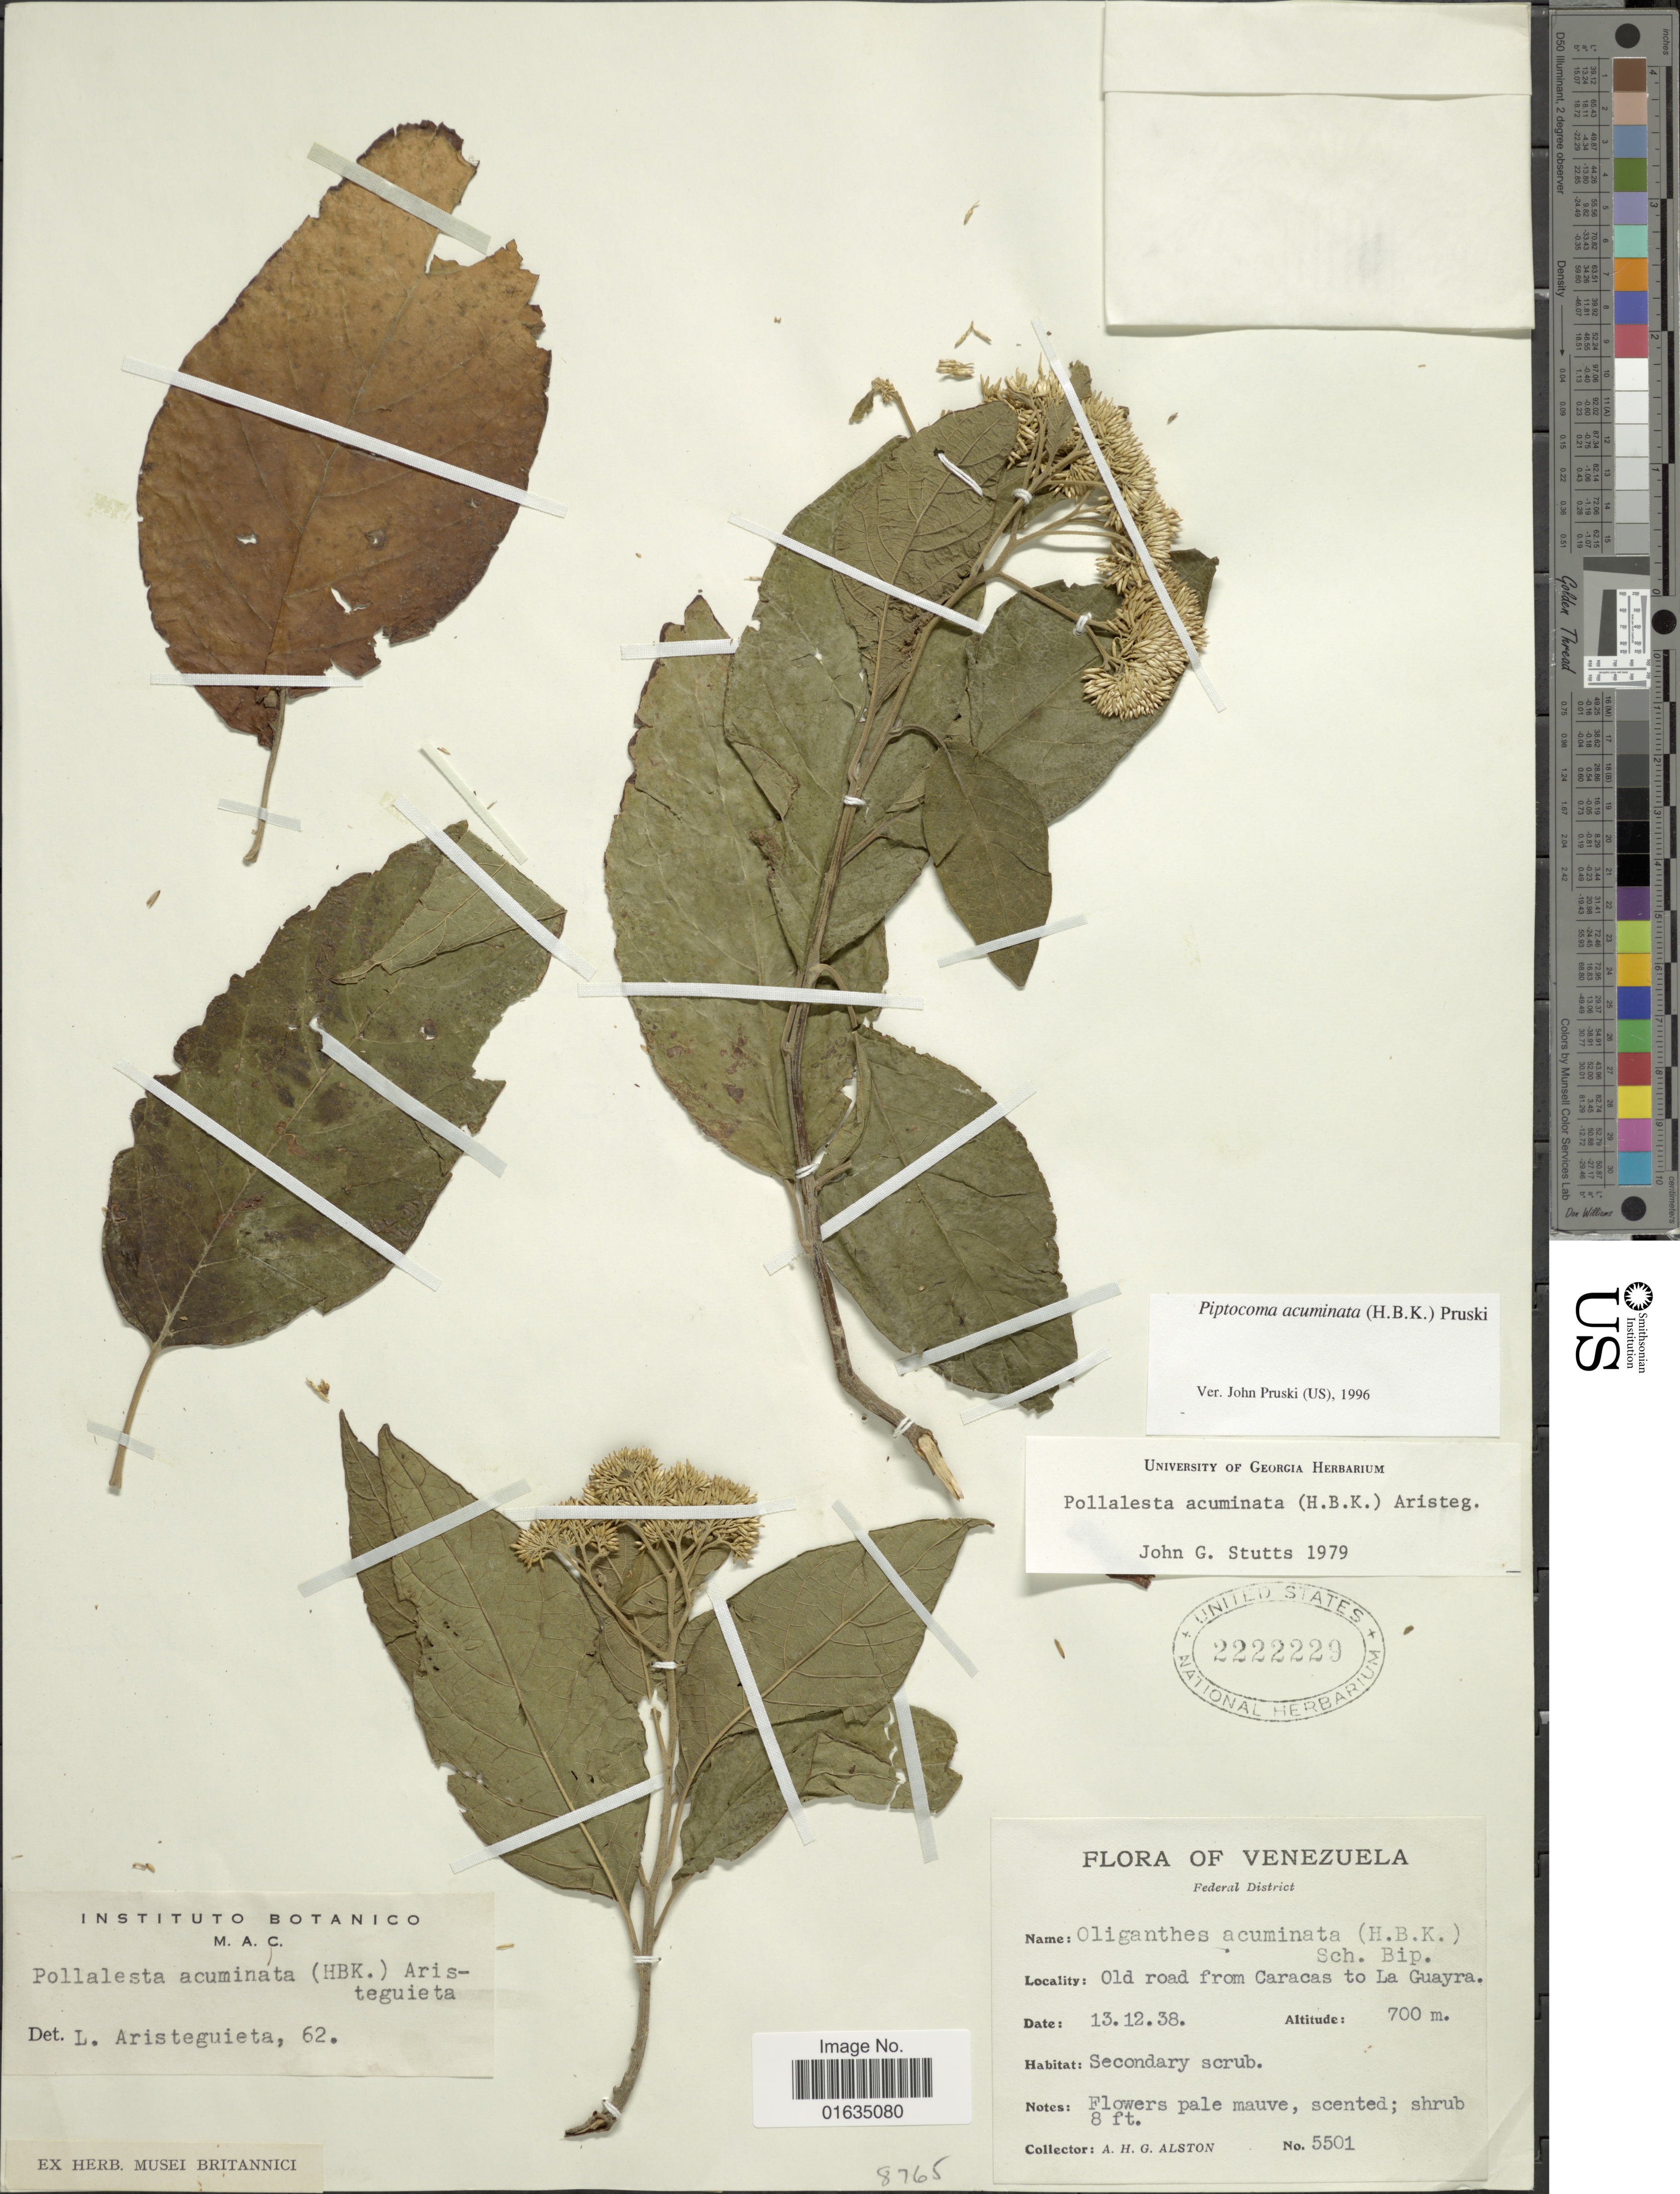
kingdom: Plantae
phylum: Tracheophyta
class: Magnoliopsida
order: Asterales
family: Asteraceae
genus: Pollalesta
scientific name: Pollalesta acuminata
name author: (Kunth) Aristeg.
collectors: A. H. Alston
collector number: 5501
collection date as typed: Transcribed d/m/y: 13/12/38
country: Venezuela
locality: Federal District, old road from Caracas to La Guayra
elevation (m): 700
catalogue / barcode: US 2222229